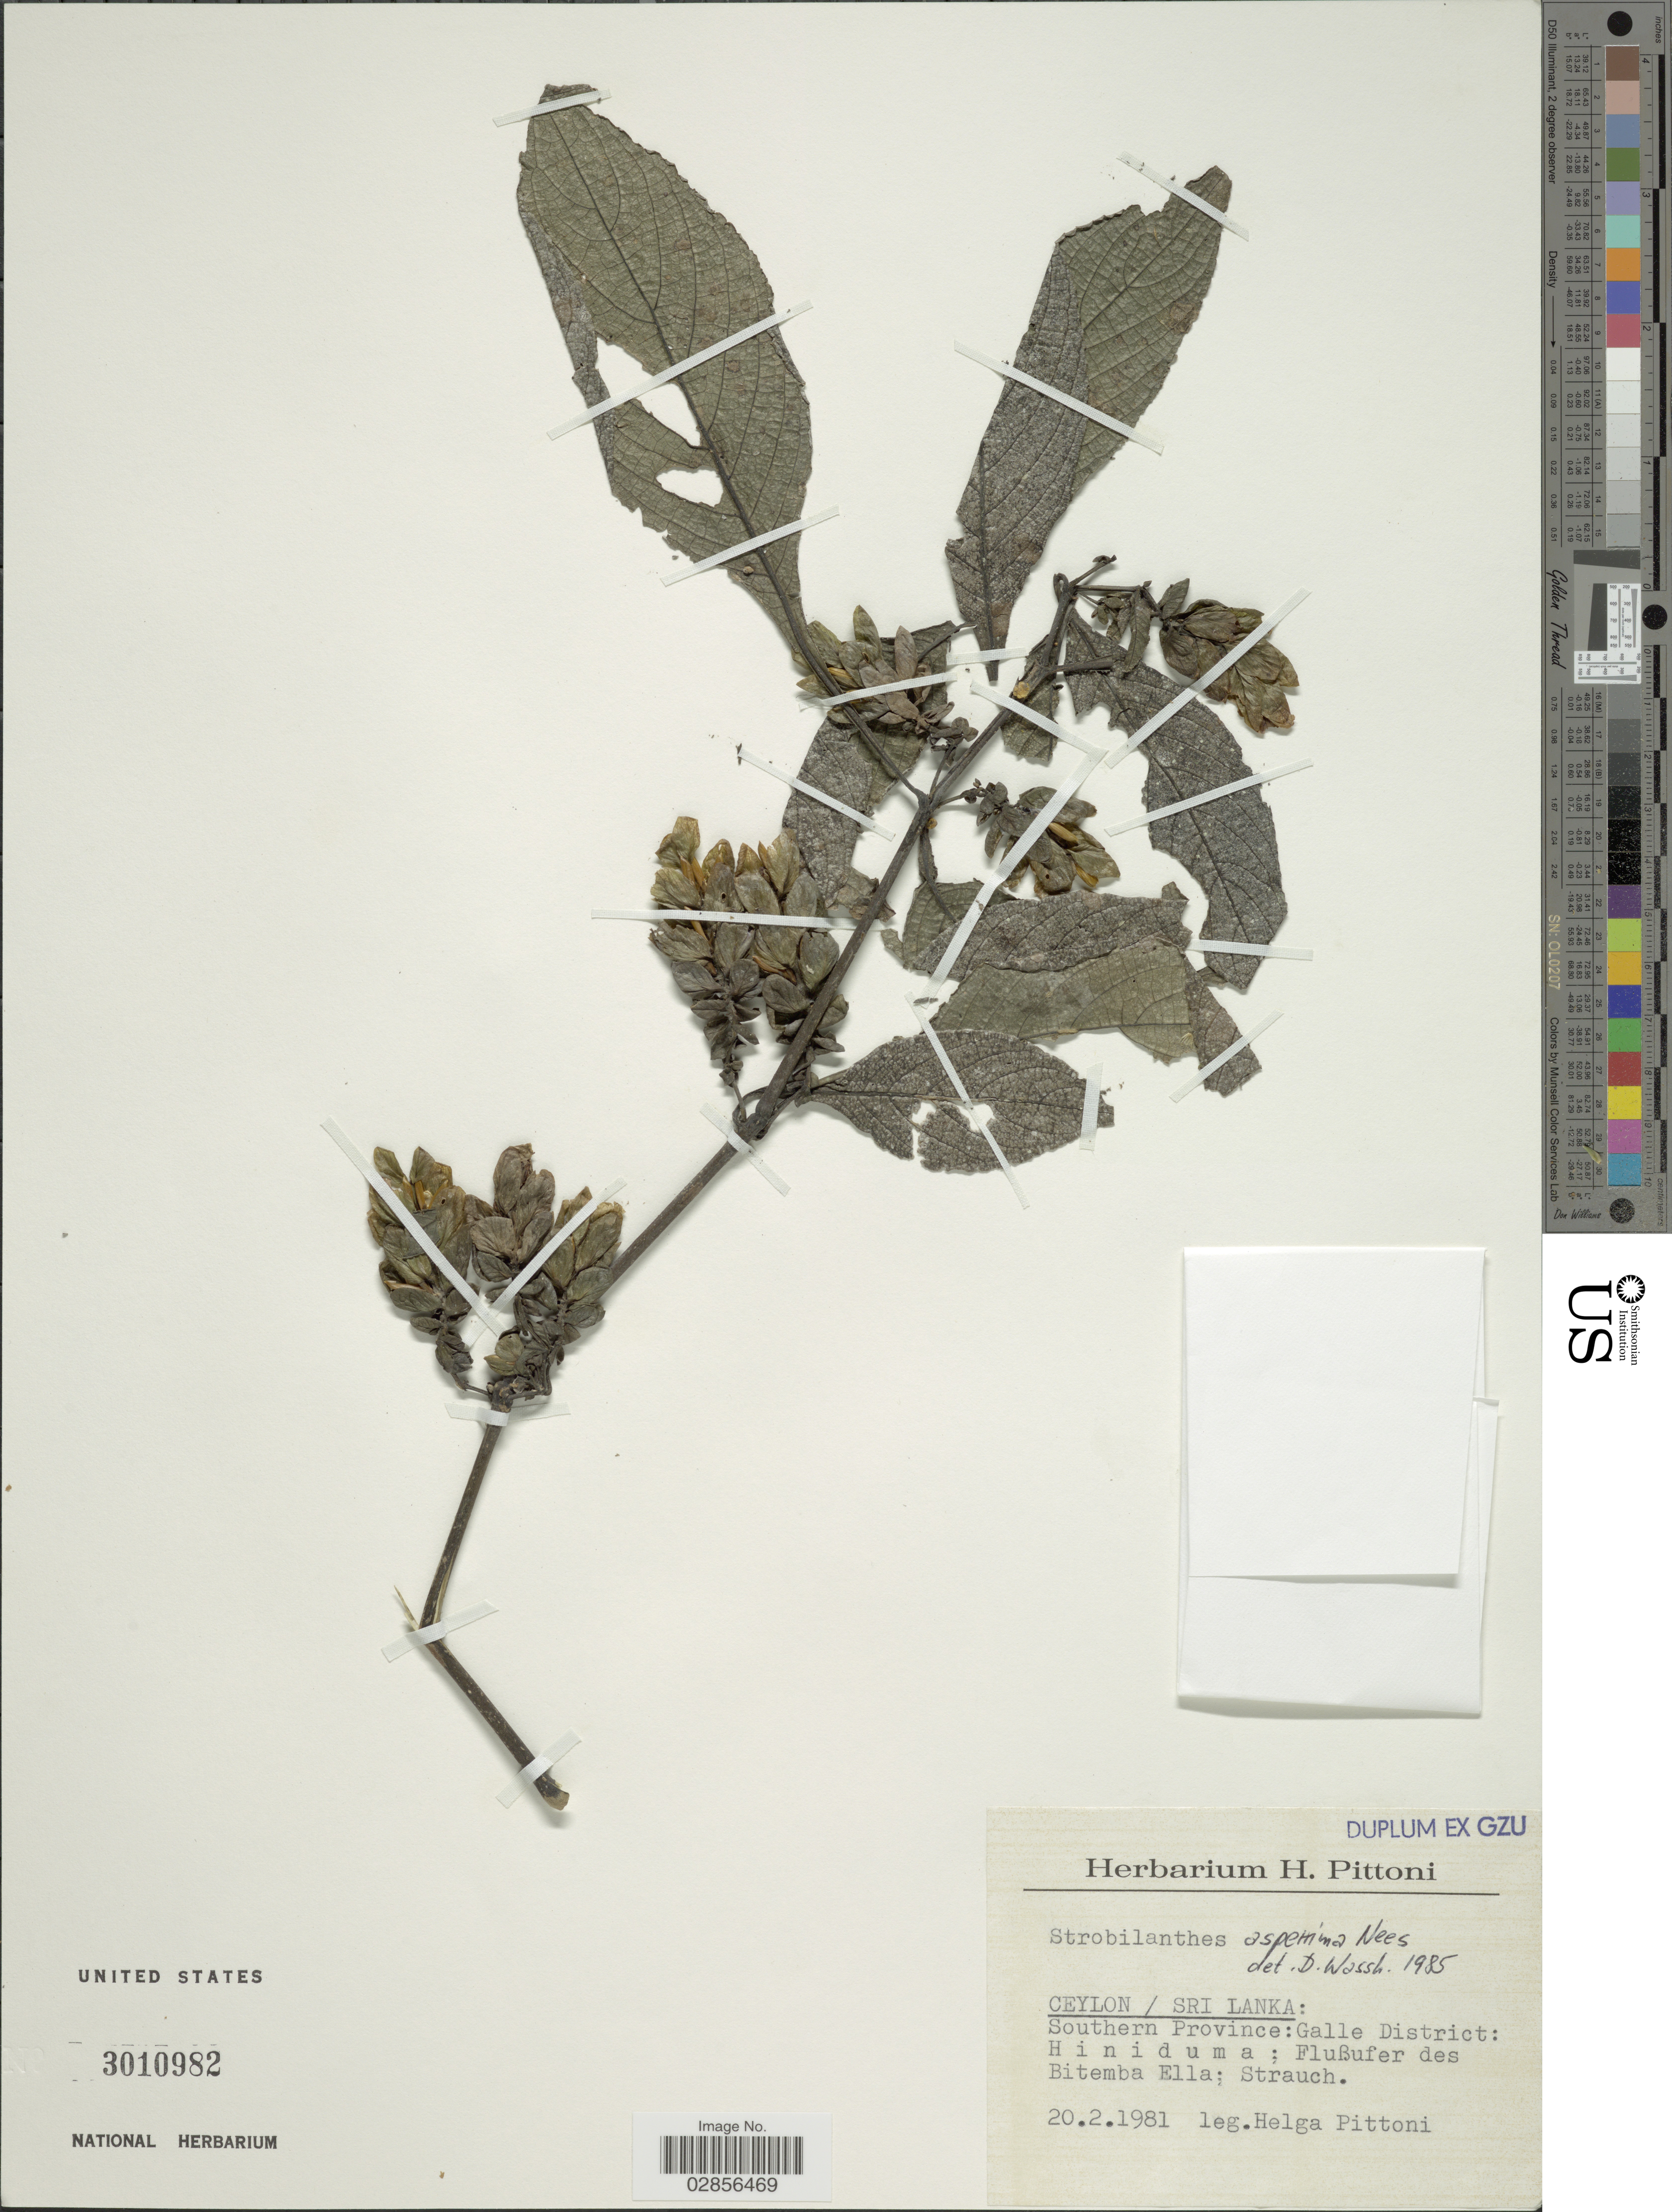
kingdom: Plantae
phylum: Tracheophyta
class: Magnoliopsida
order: Lamiales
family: Acanthaceae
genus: Strobilanthes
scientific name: Strobilanthes lupulina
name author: Nees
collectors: H. Pittoni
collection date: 1981-02-20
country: Sri Lanka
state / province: Southern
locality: Ceylon: Galle District: Hiniduma; Flußufer des Bitemba Ella; Strauch.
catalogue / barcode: US 3010982